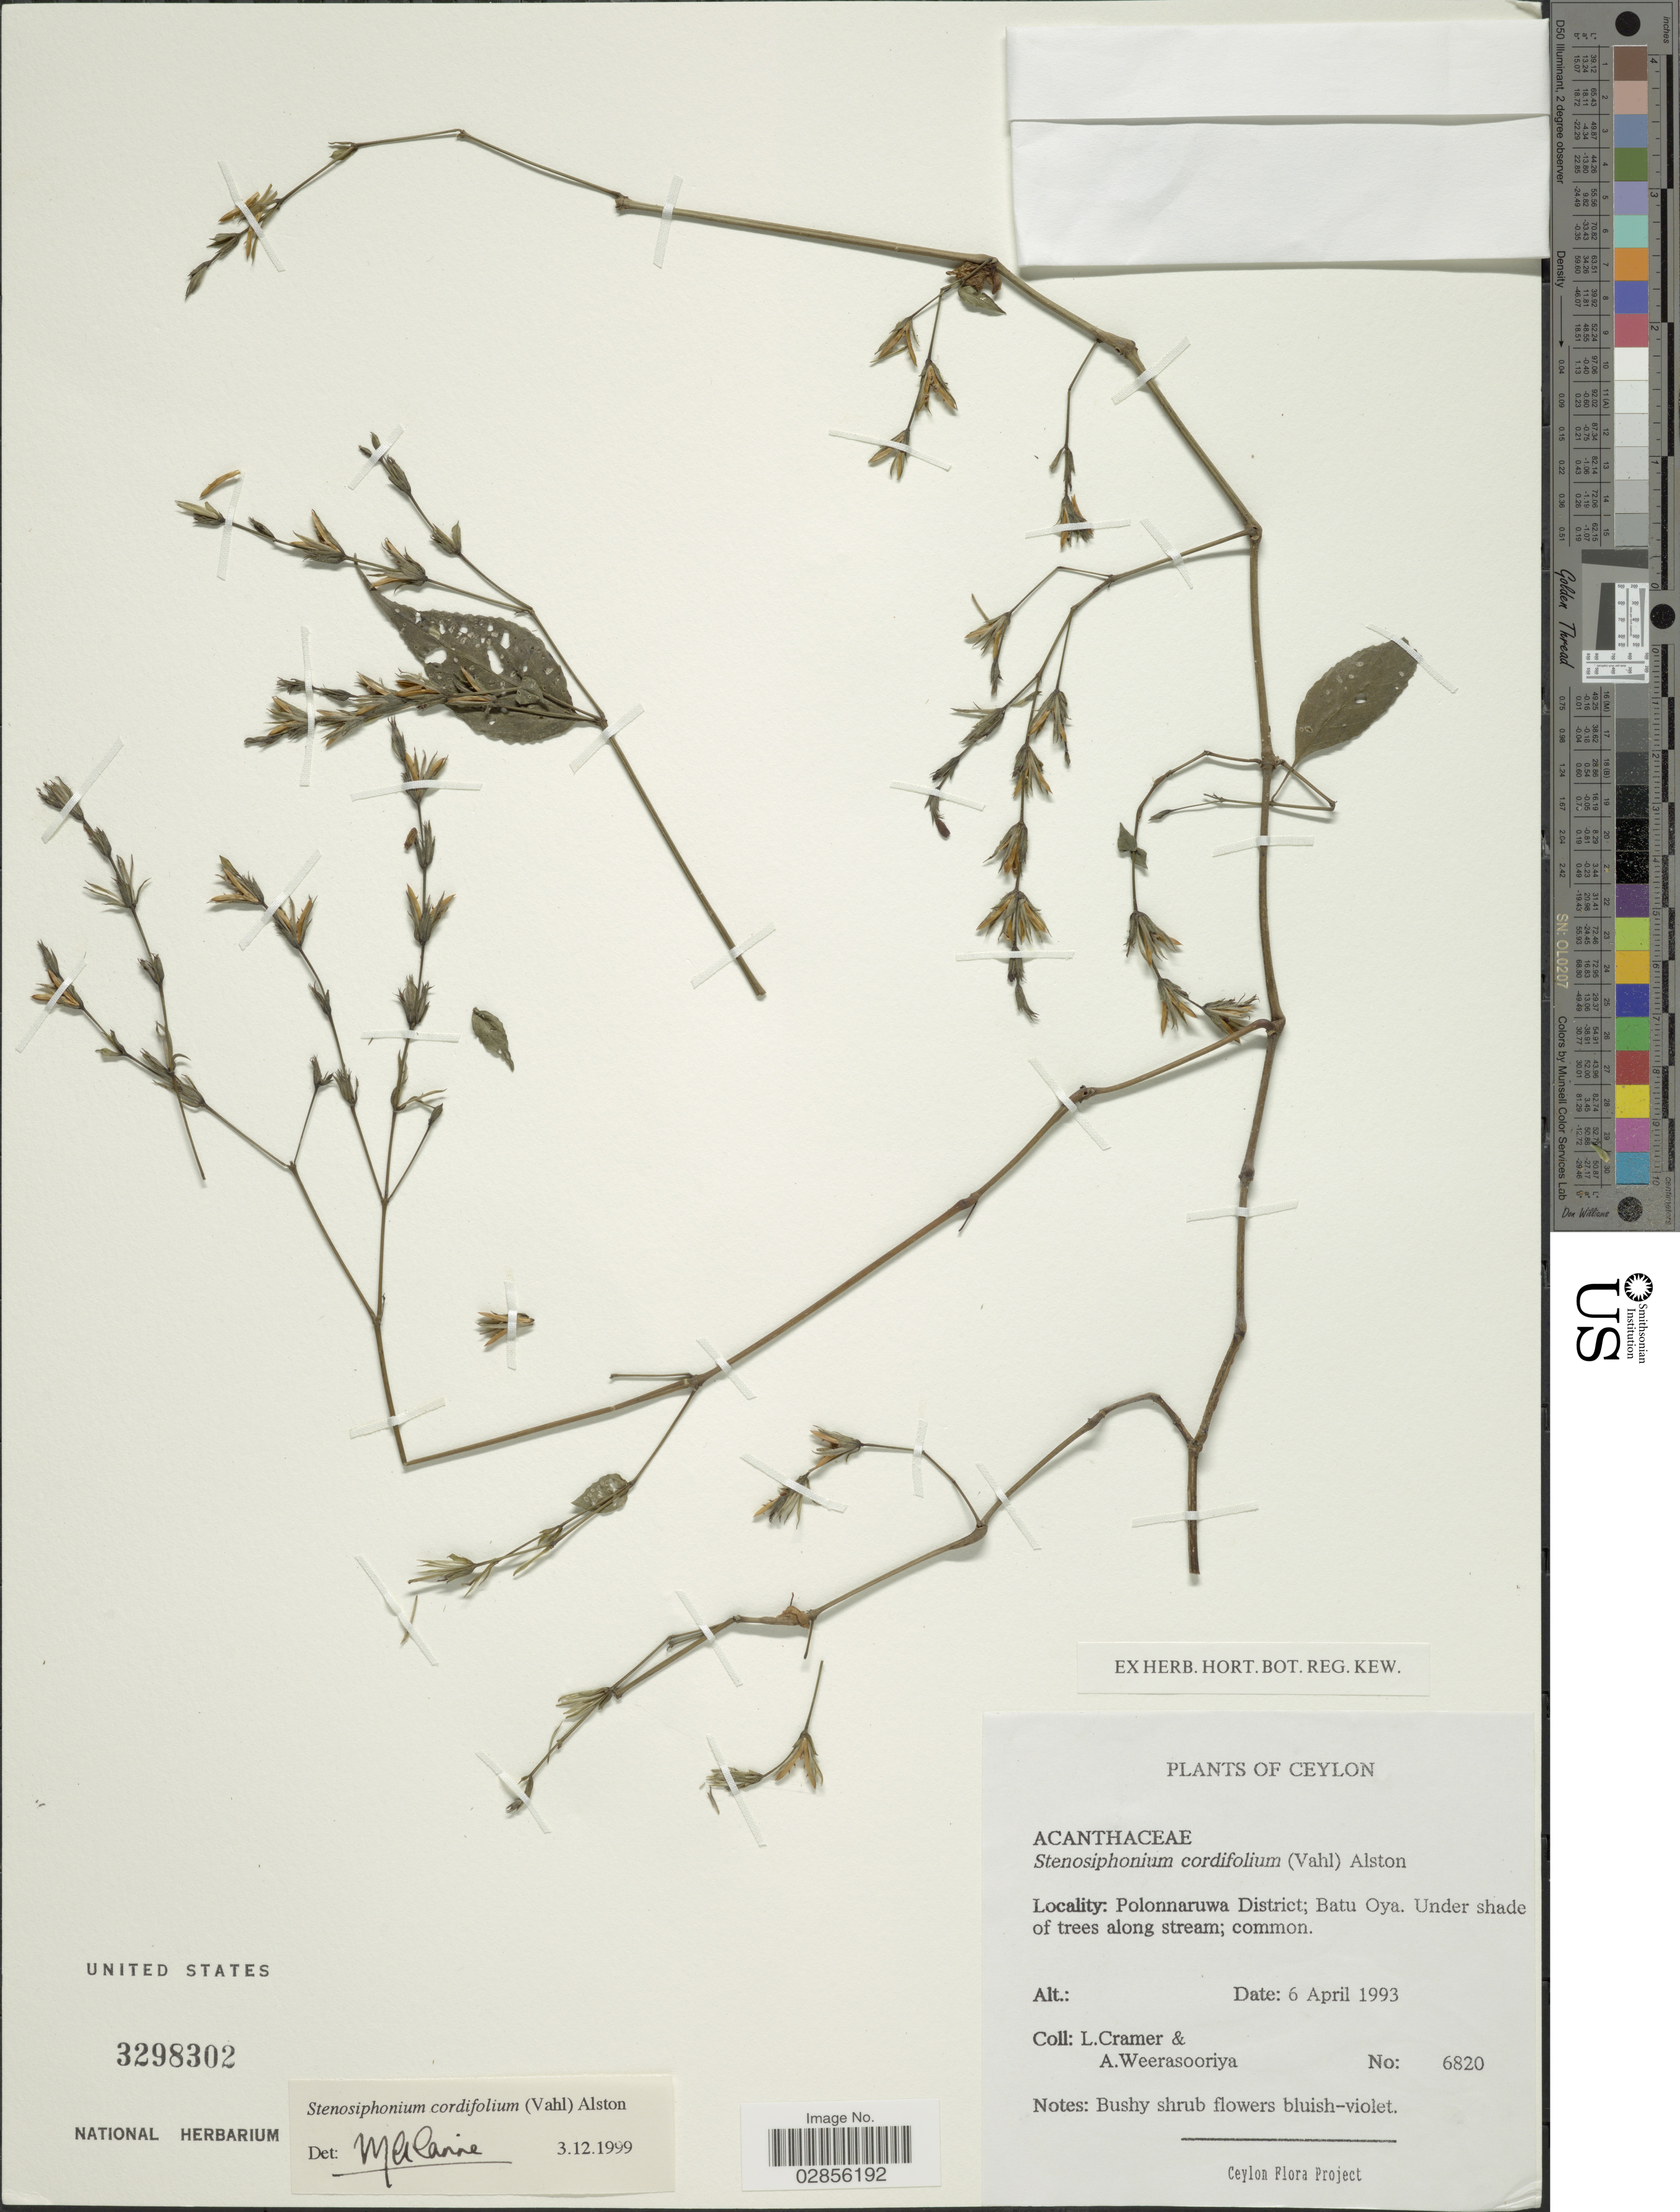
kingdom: Plantae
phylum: Tracheophyta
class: Magnoliopsida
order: Lamiales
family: Acanthaceae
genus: Stenosiphonium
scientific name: Stenosiphonium cordifolium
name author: (Vahl) Alston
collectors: L. H. Cramer & A. Weerasooriya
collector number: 6820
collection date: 1993-04-06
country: Sri Lanka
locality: Ceylon. Polonnaruwa District; Batu Oya.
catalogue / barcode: US 3298302